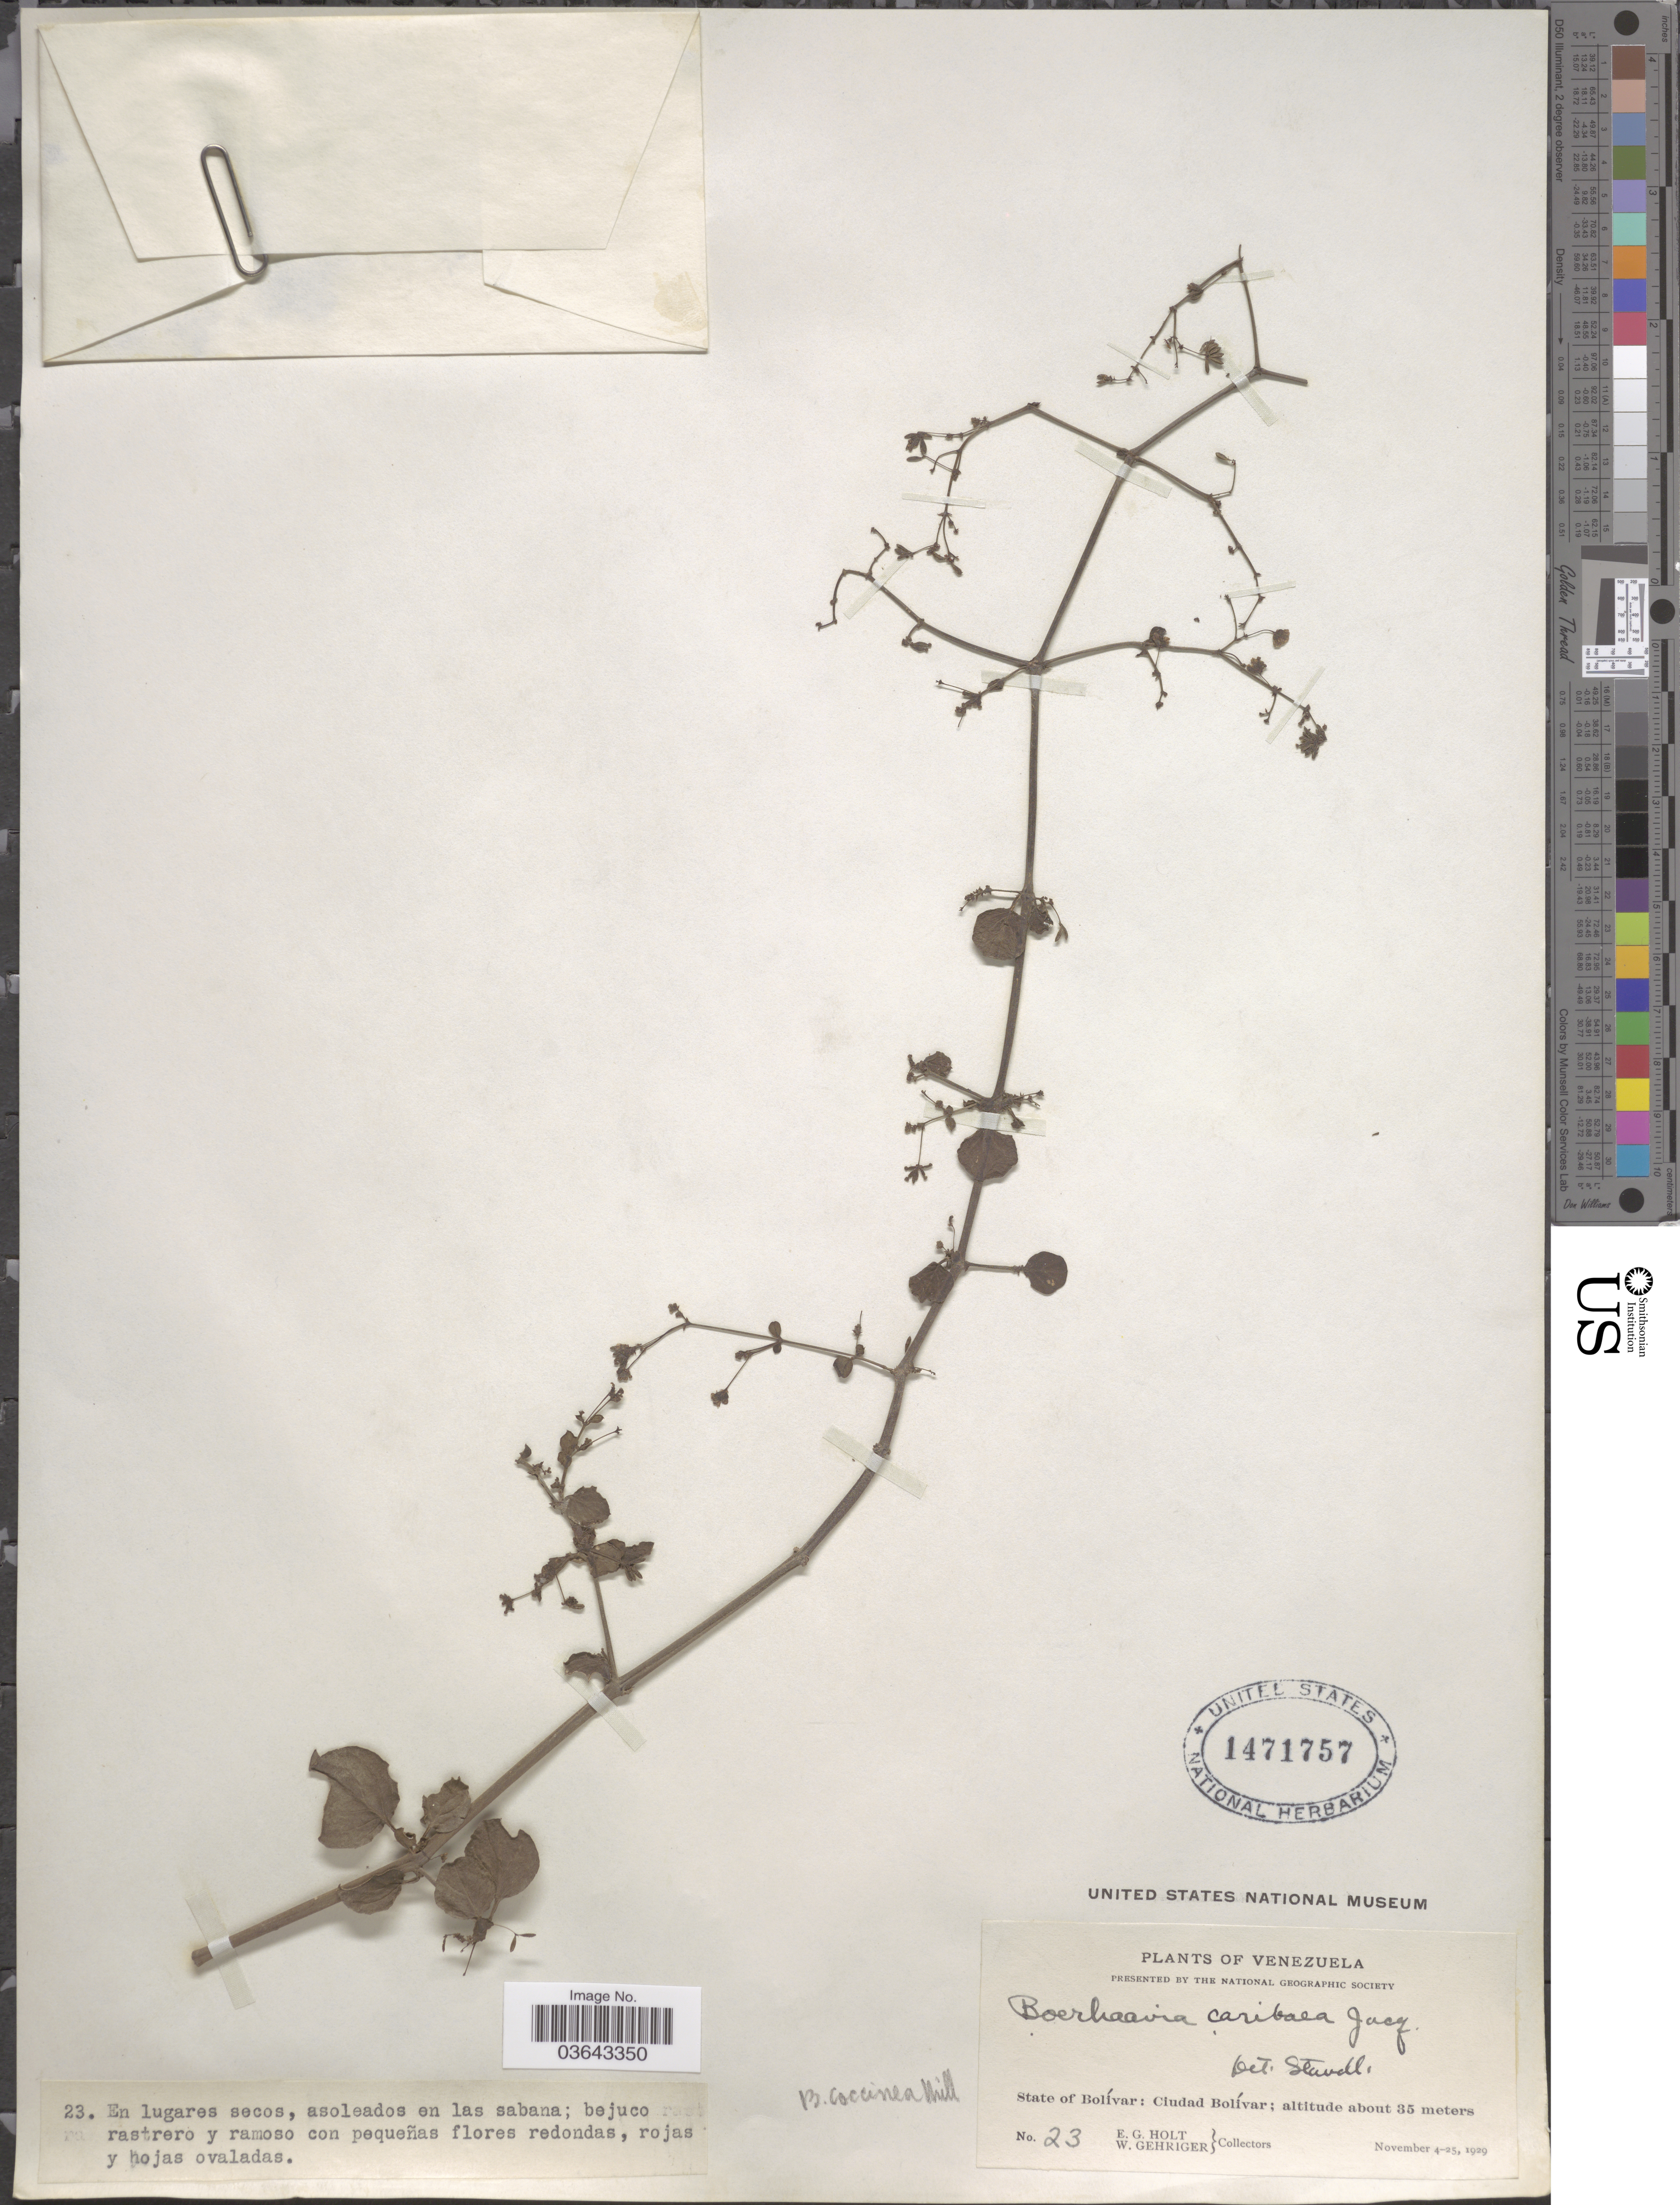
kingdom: Plantae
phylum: Tracheophyta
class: Magnoliopsida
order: Caryophyllales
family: Nyctaginaceae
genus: Boerhavia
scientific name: Boerhavia diffusa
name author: L.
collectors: E. G. Holt & W. Gehriger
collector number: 23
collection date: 1929-11-04/1929-11-25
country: Venezuela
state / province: Bolivar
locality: Ciudad Bolívar.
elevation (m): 35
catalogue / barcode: US 1471757